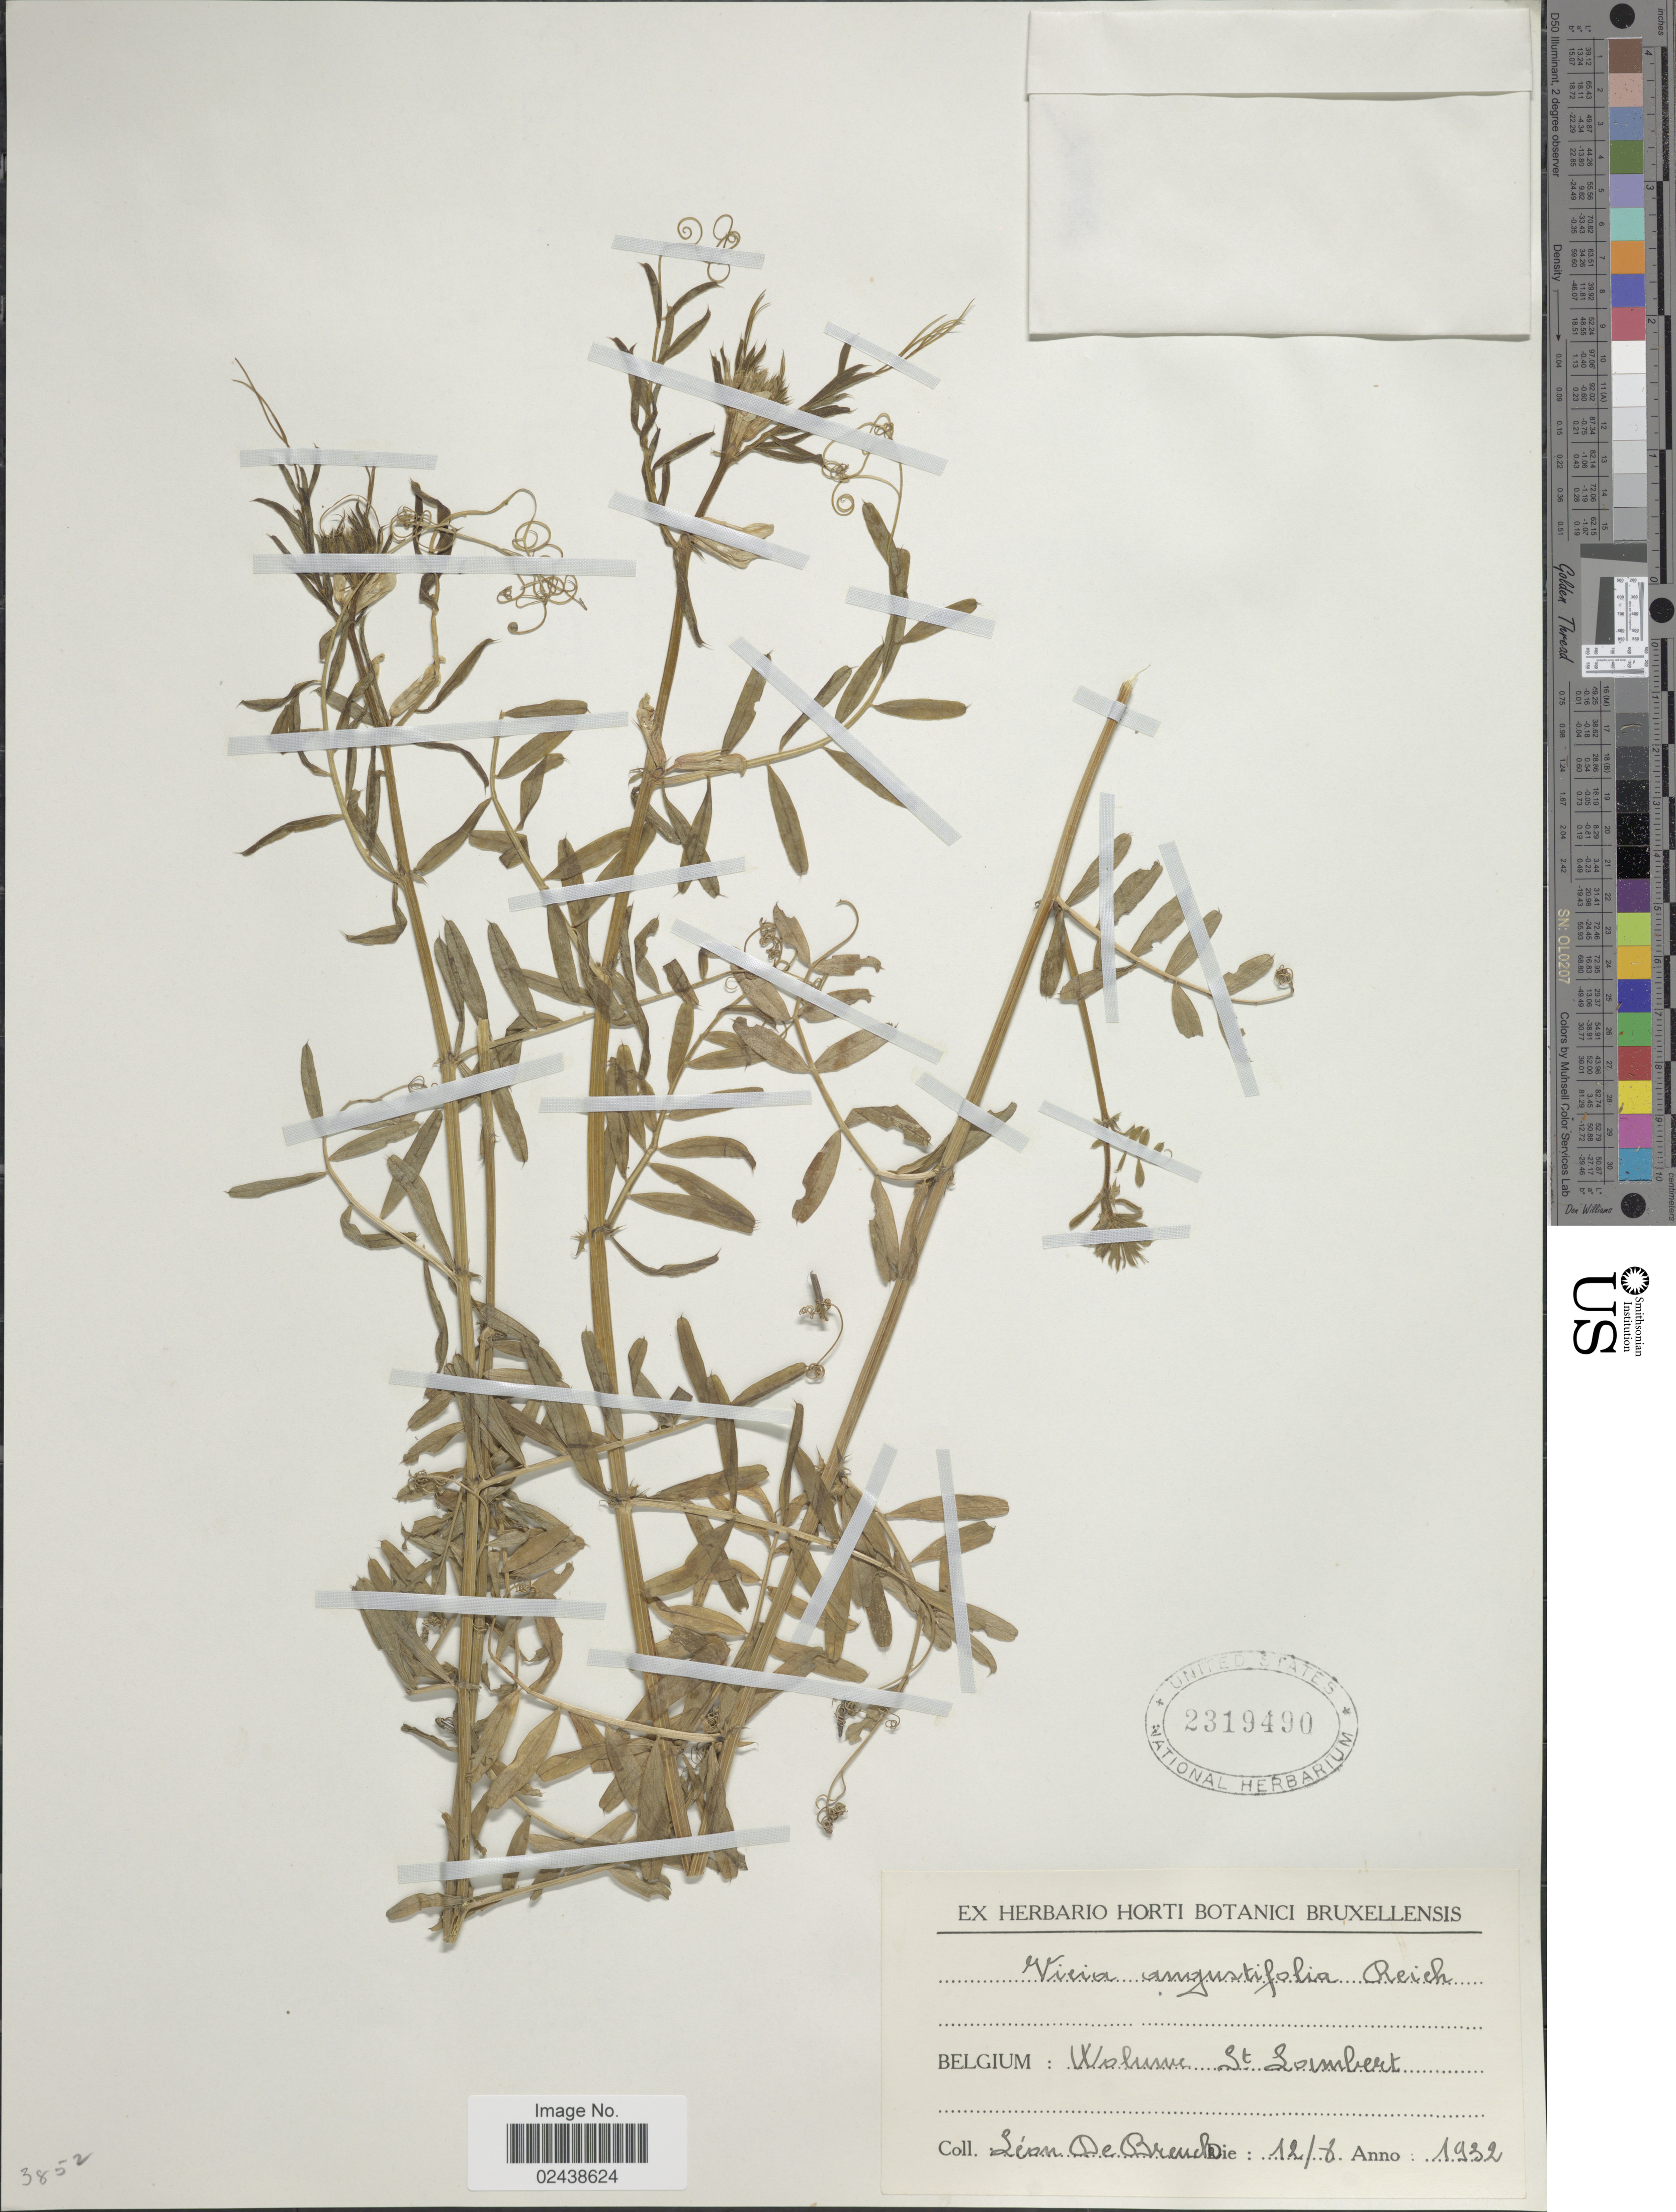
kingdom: Plantae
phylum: Tracheophyta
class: Magnoliopsida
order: Fabales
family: Fabaceae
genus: Vicia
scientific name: Vicia angustifolia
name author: L.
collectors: L. Brenck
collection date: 1932-08-12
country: Belgium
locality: Wolume St. Lambert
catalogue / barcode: US 2319490